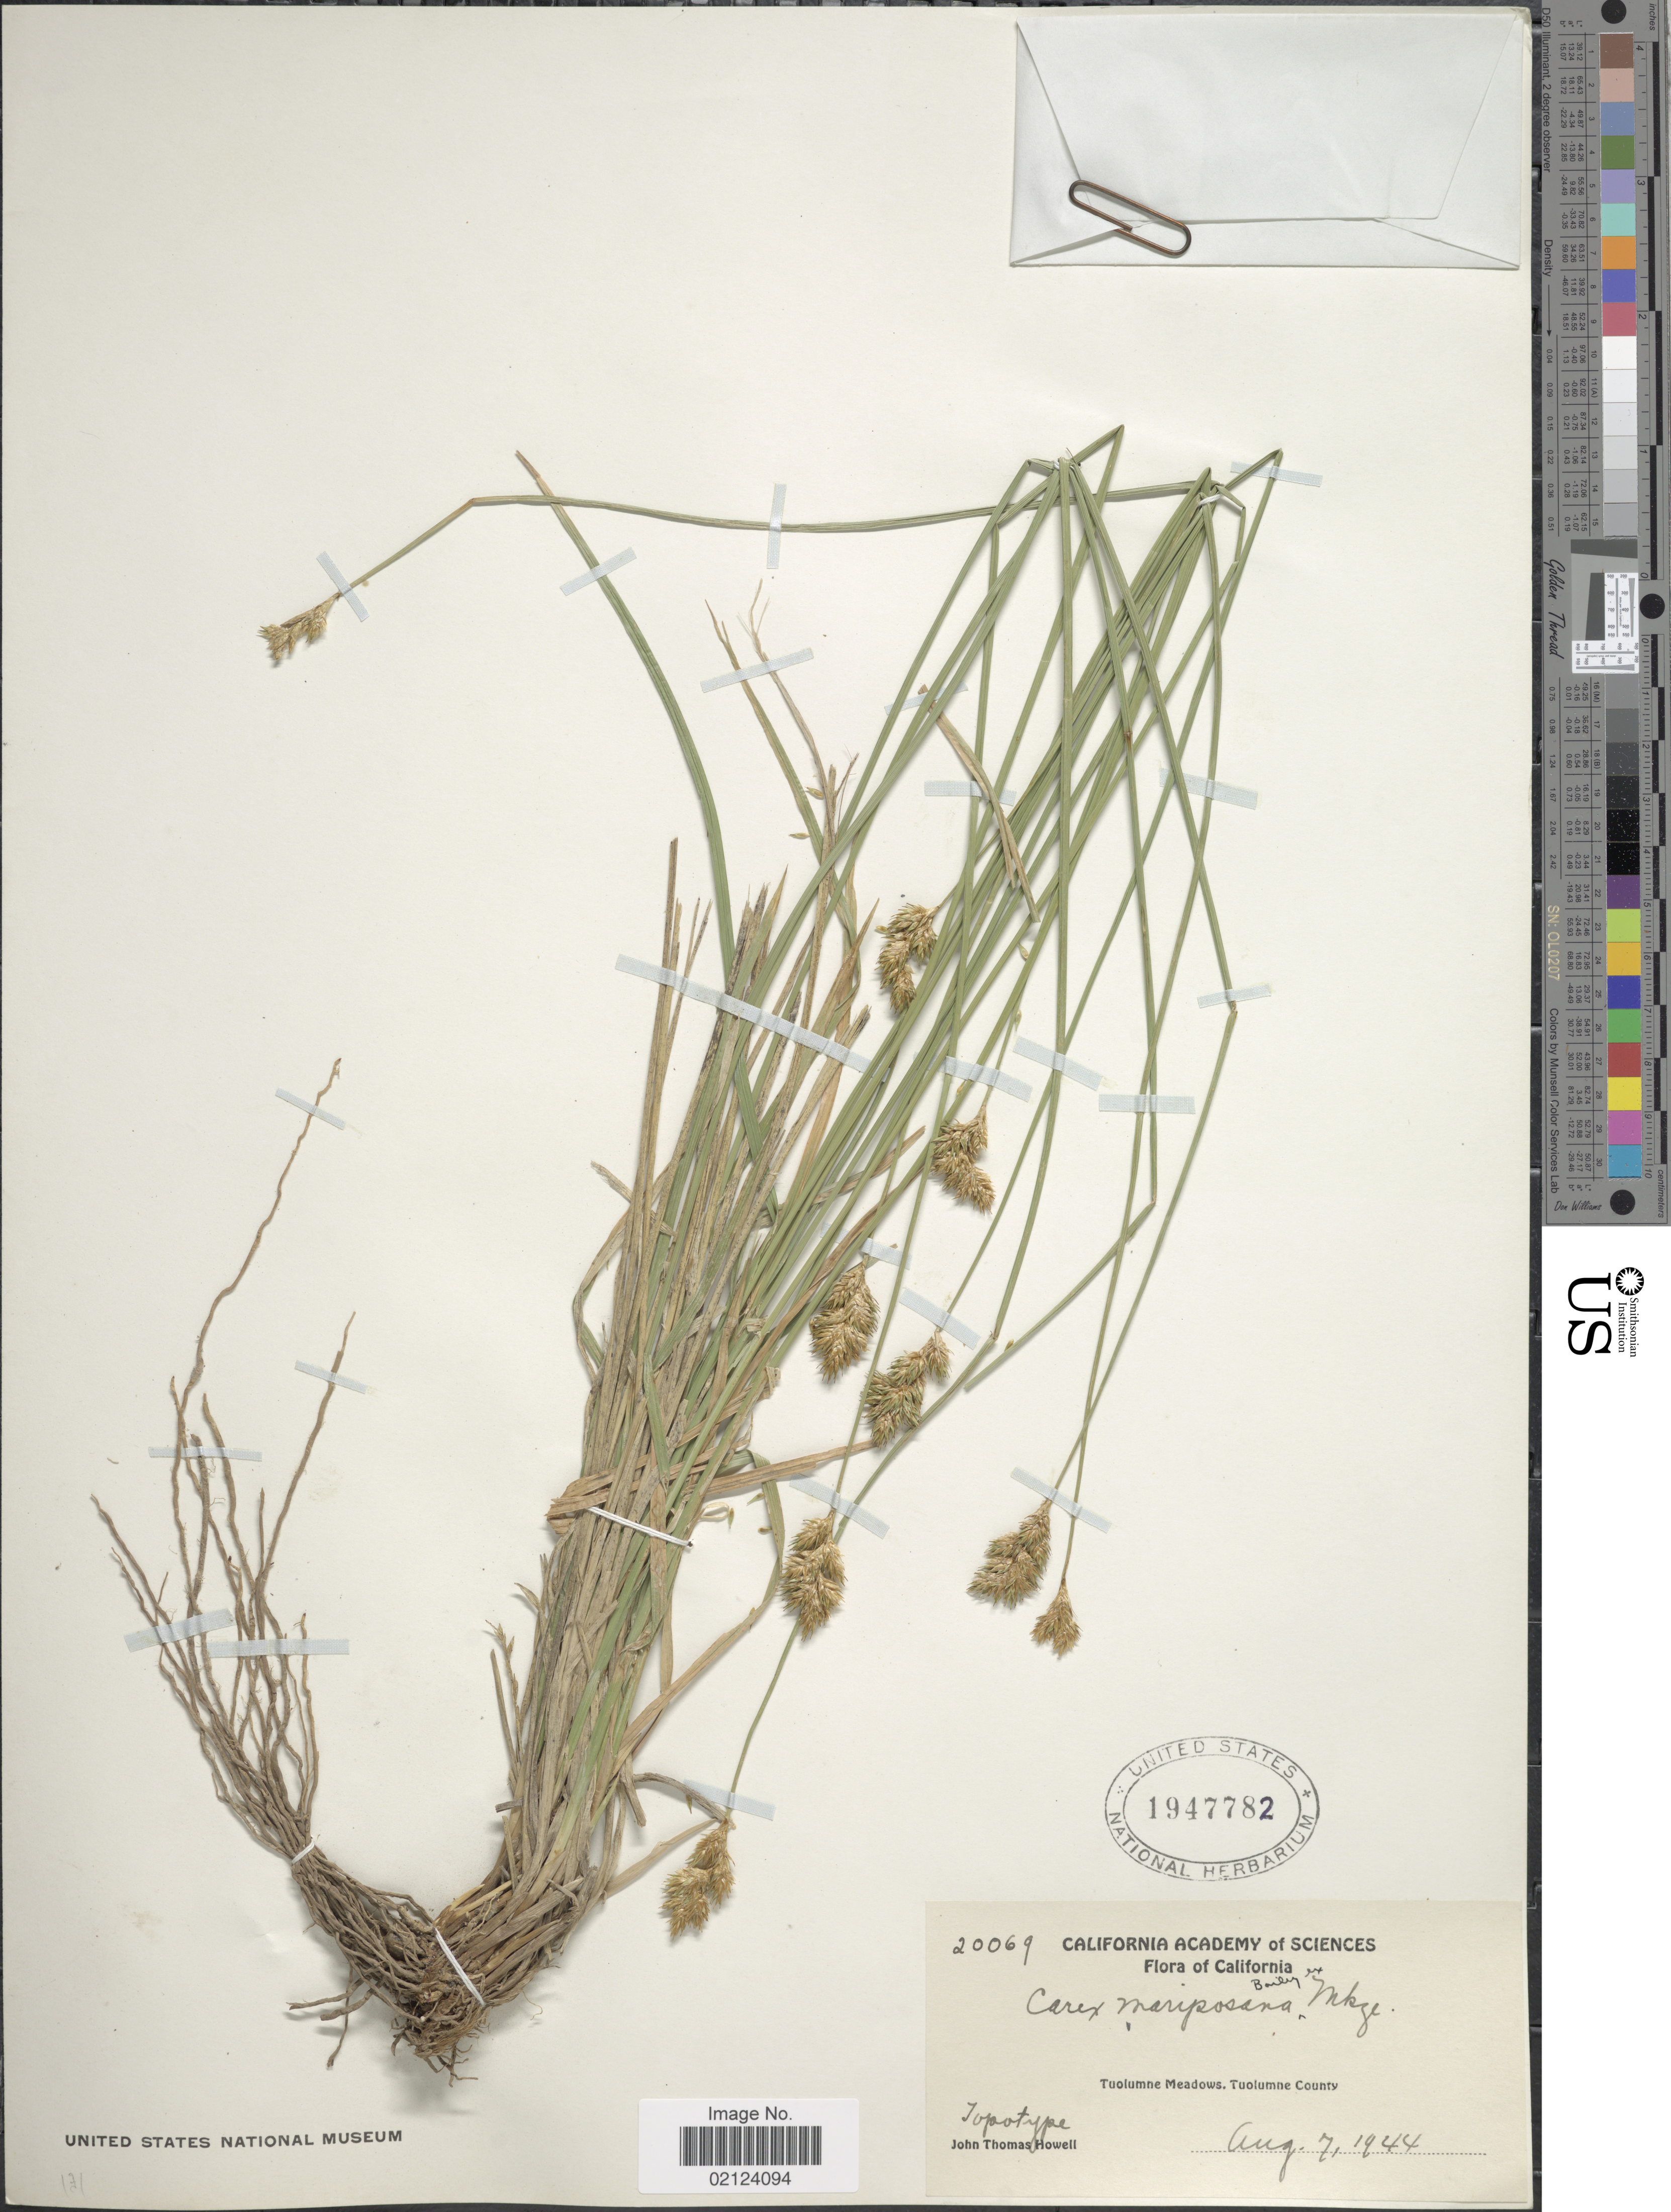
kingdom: Plantae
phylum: Tracheophyta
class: Liliopsida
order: Poales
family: Cyperaceae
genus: Carex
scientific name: Carex mariposana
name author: L.H. Bailey ex Mack.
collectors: J. T. Howell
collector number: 20069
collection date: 1944-08-07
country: United States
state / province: California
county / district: Tuolumne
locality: Tuolumne Meadows, Tuolumne County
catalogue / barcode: US 1947782